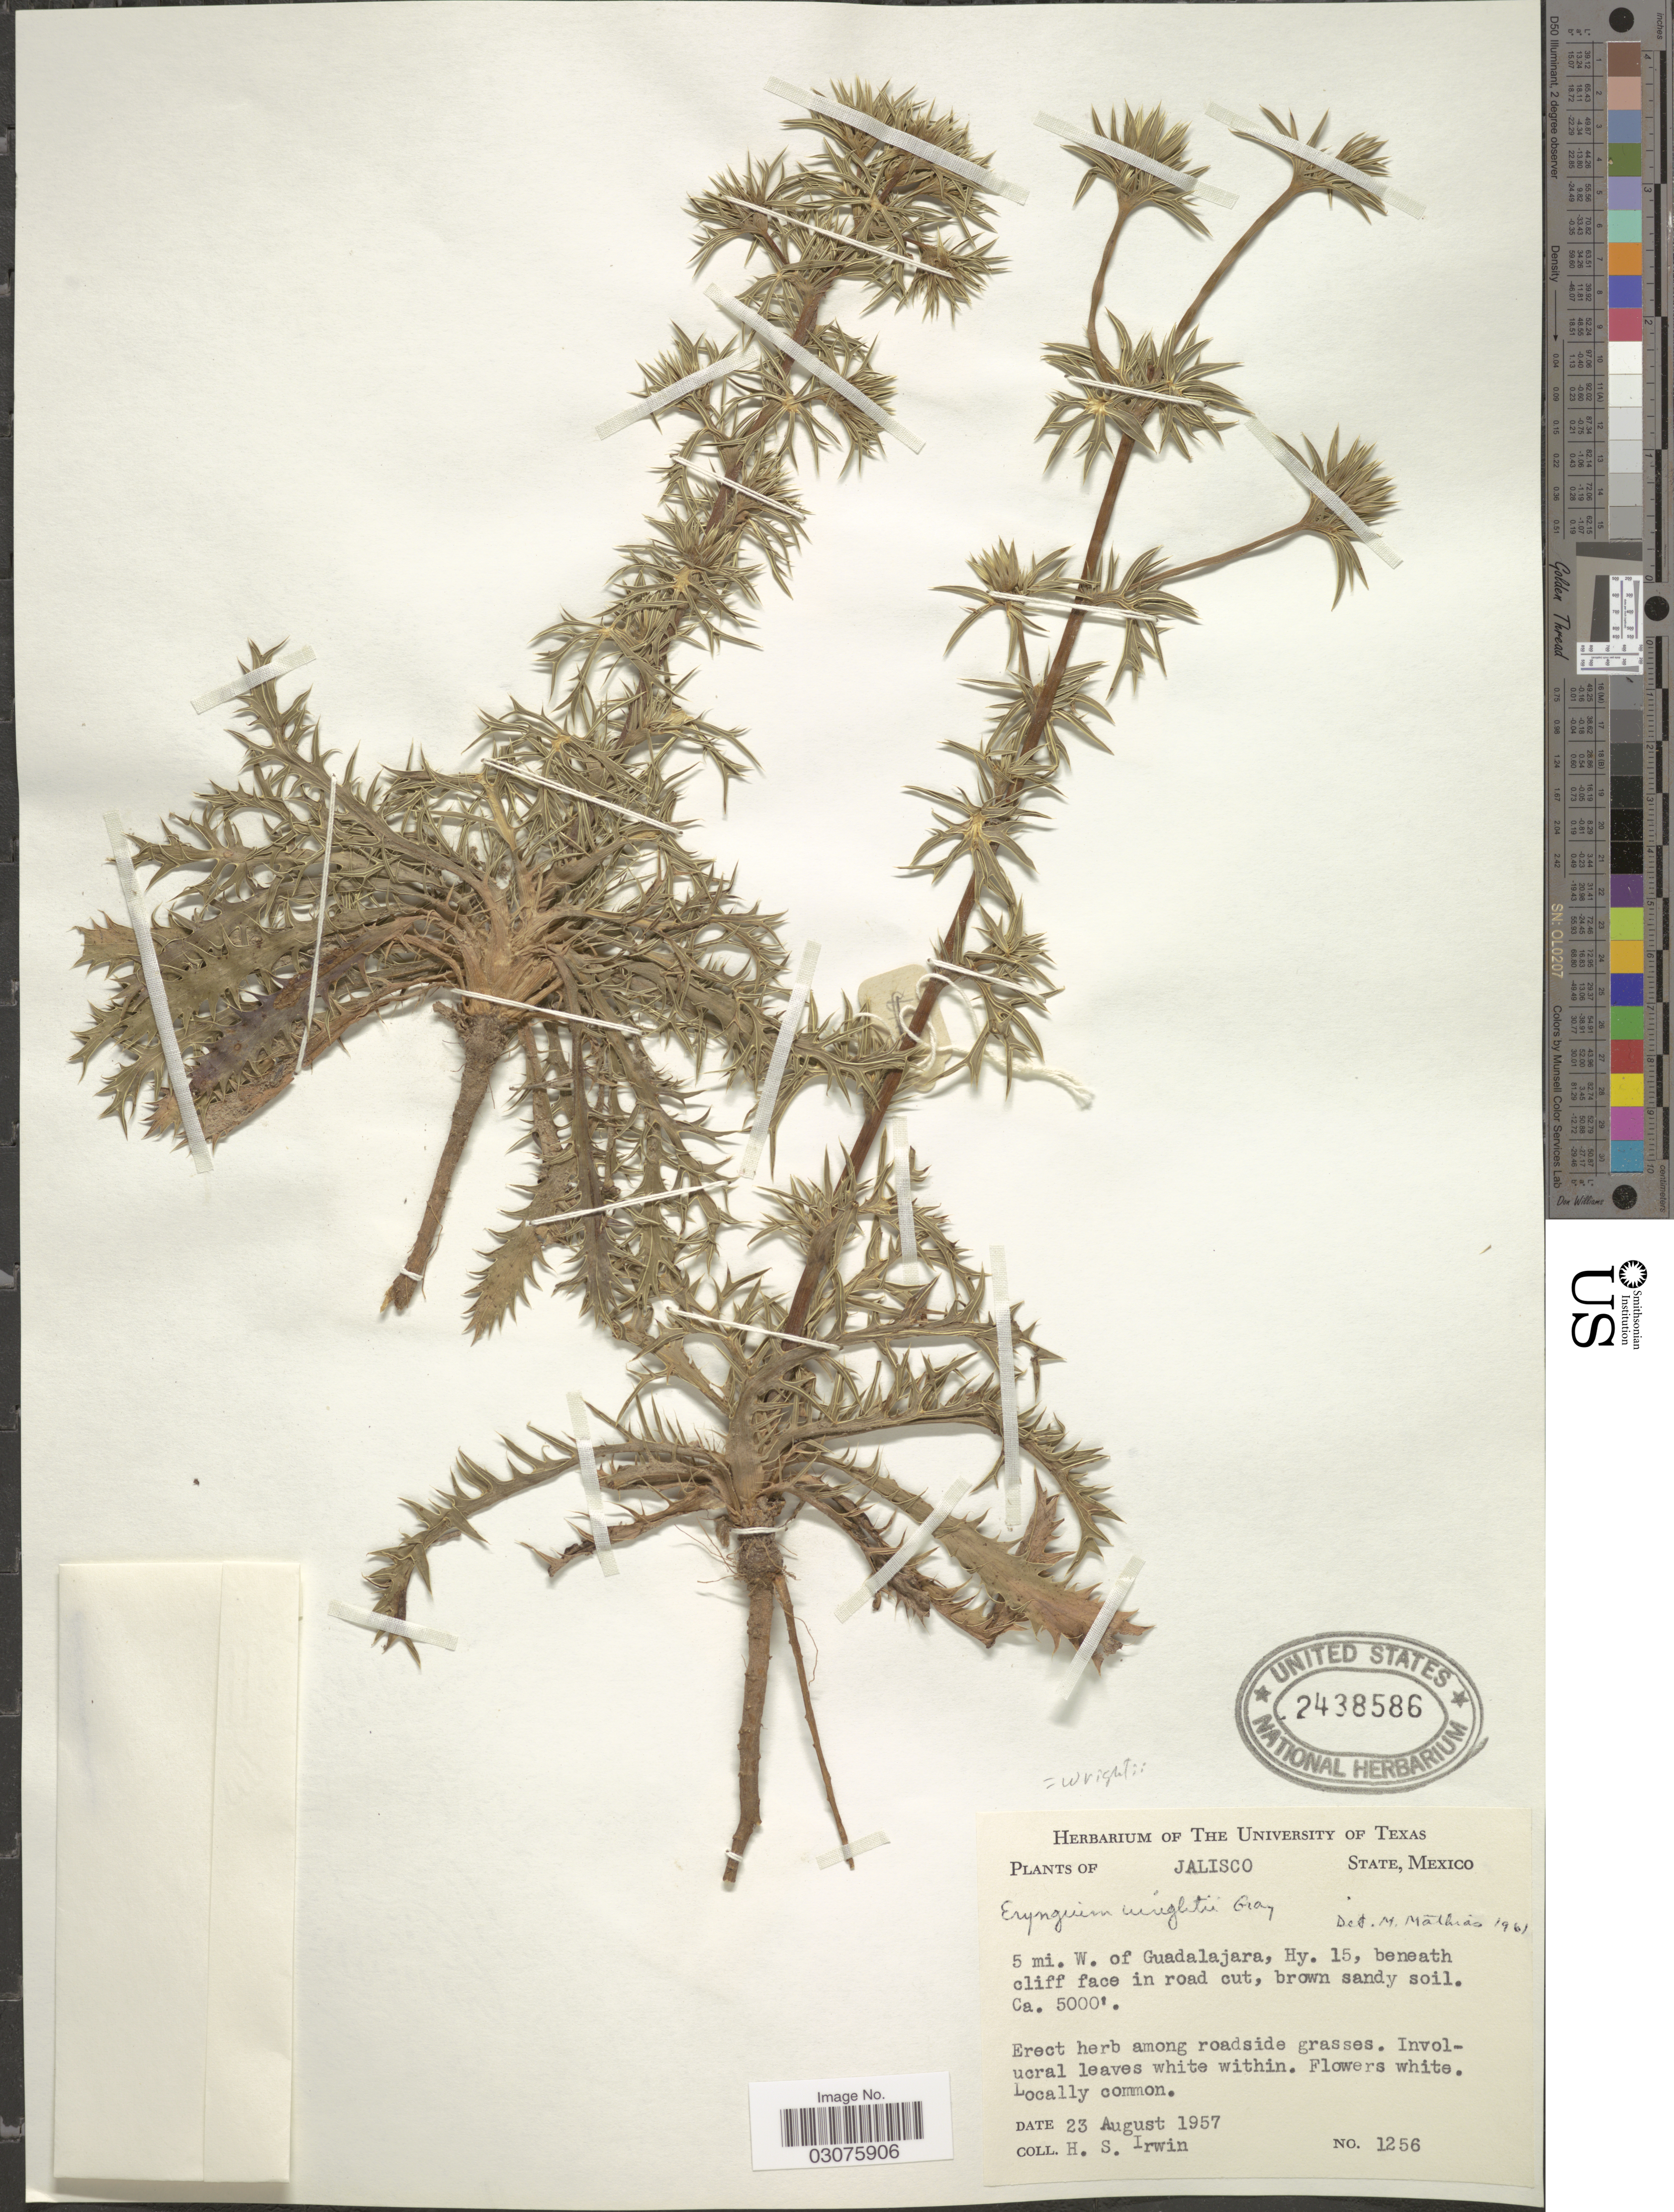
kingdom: Plantae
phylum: Tracheophyta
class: Magnoliopsida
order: Apiales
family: Apiaceae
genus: Eryngium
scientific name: Eryngium phyteumae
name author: F. Delaroche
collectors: H. Irwin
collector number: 1256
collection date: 1957-08-23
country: Mexico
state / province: Jalisco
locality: Jalisco State. 5 mi. W. of Guadalajara, Hy. 15, beneath cliff face in road cut.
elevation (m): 1524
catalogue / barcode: US 2438586